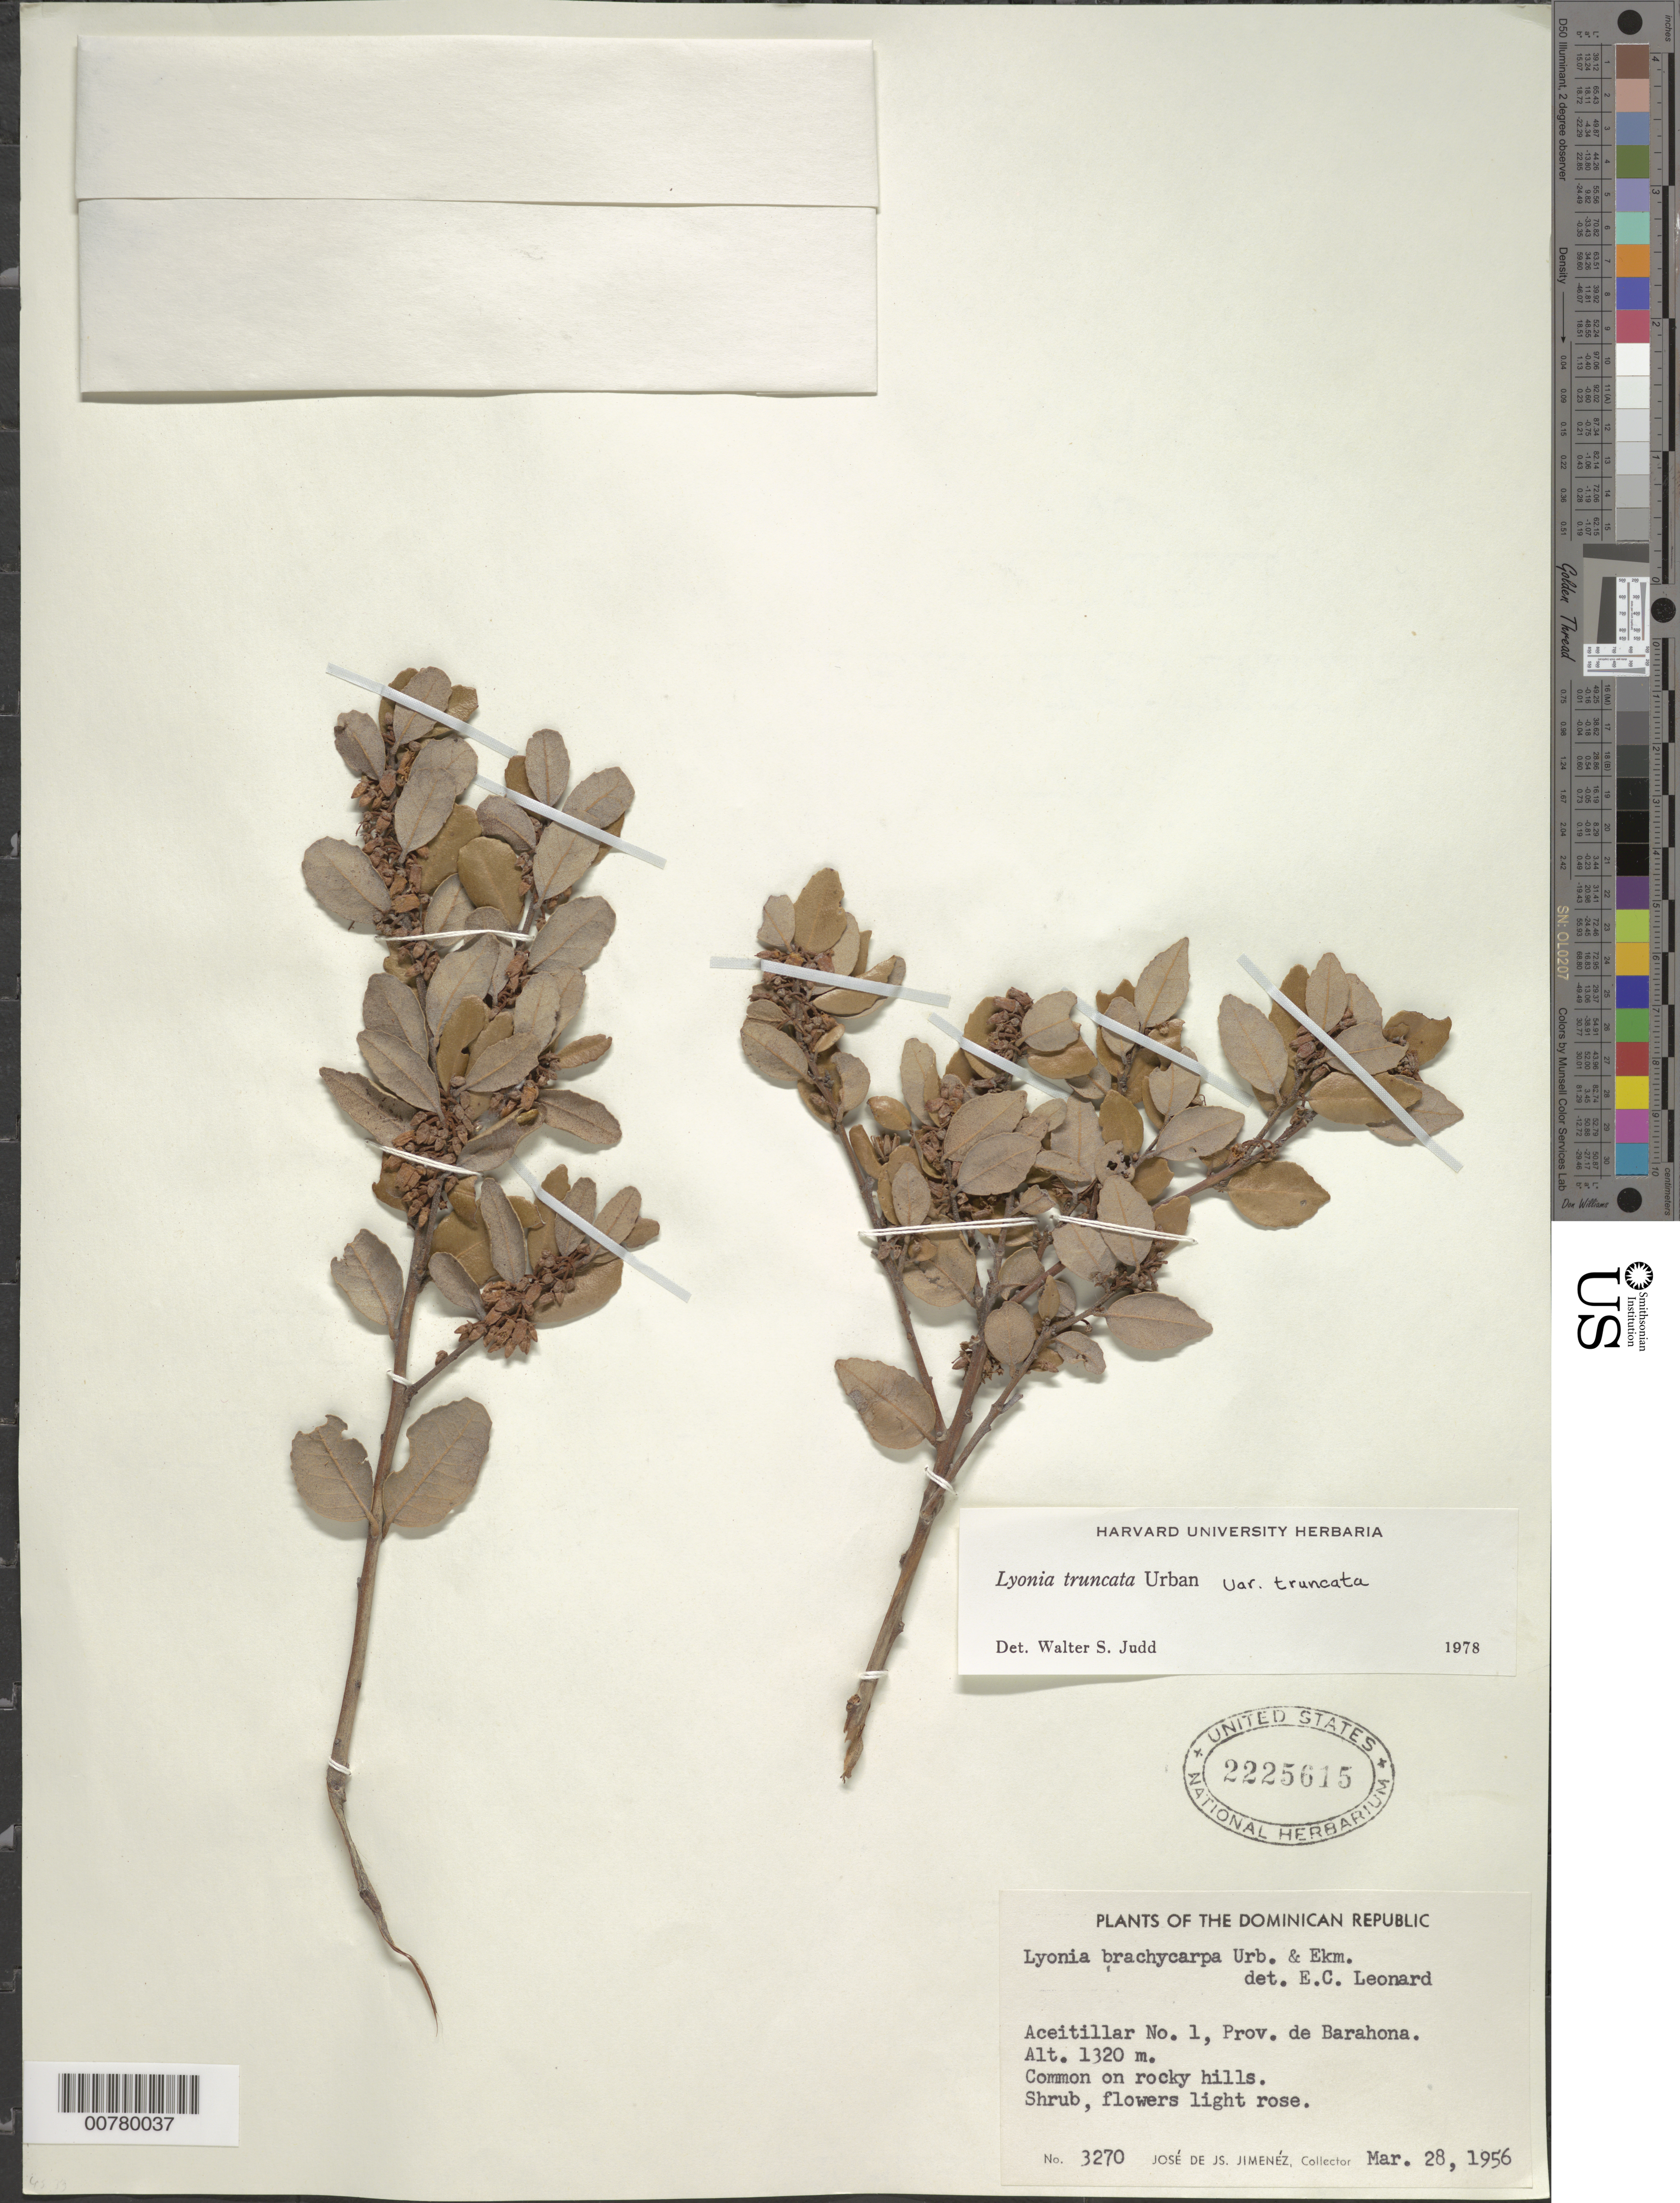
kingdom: Plantae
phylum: Tracheophyta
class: Magnoliopsida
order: Ericales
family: Ericaceae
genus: Lyonia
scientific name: Lyonia truncata var. truncata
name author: Urb.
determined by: Judd, Walter S.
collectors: J. J. Jiménez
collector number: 3270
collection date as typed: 28 Mar 1956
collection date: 1956-03-28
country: Dominican Republic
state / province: Barahona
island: Hispaniola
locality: Aceitillar No. 1.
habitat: Rocky hills.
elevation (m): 1320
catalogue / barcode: US 2225615